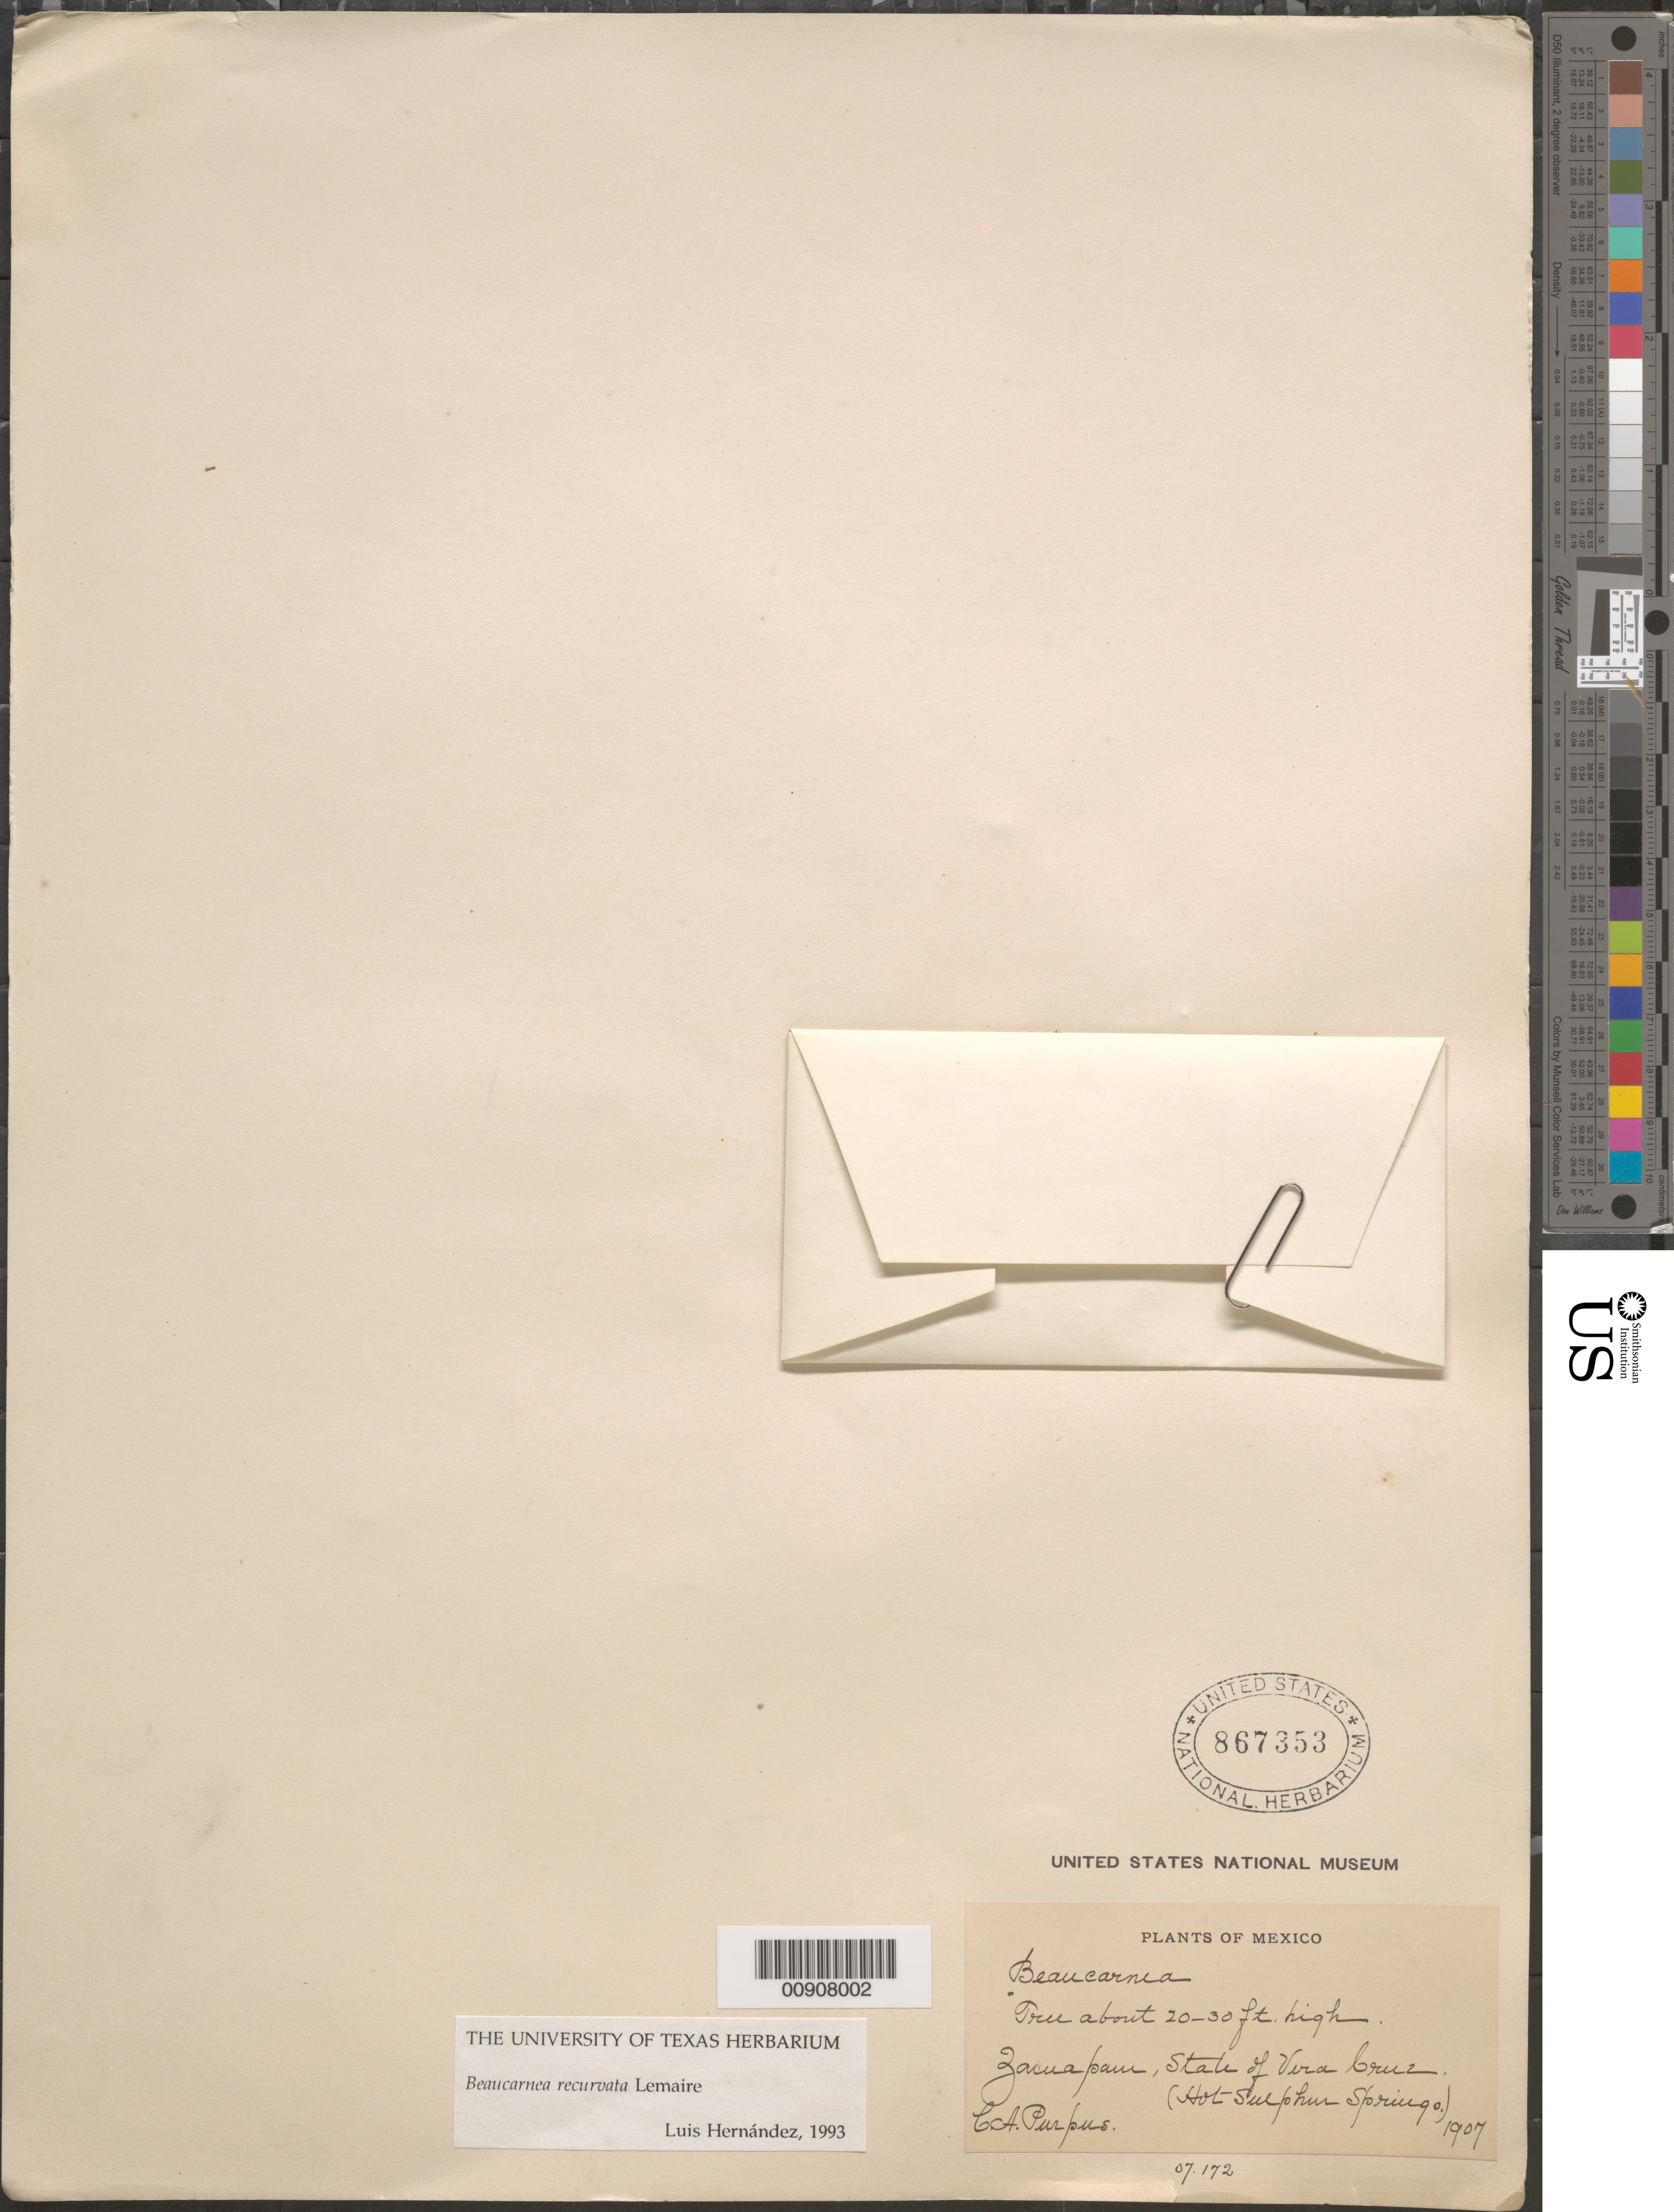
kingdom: Plantae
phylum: Tracheophyta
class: Liliopsida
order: Asparagales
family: Asparagaceae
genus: Beaucarnea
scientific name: Beaucarnea recurvata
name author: Lem.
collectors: C. A. Purpus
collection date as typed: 1907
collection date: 1907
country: Mexico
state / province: Veracruz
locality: Zacuapam, State of Veracruz. (Hot sulphur springs).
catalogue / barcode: US 867353